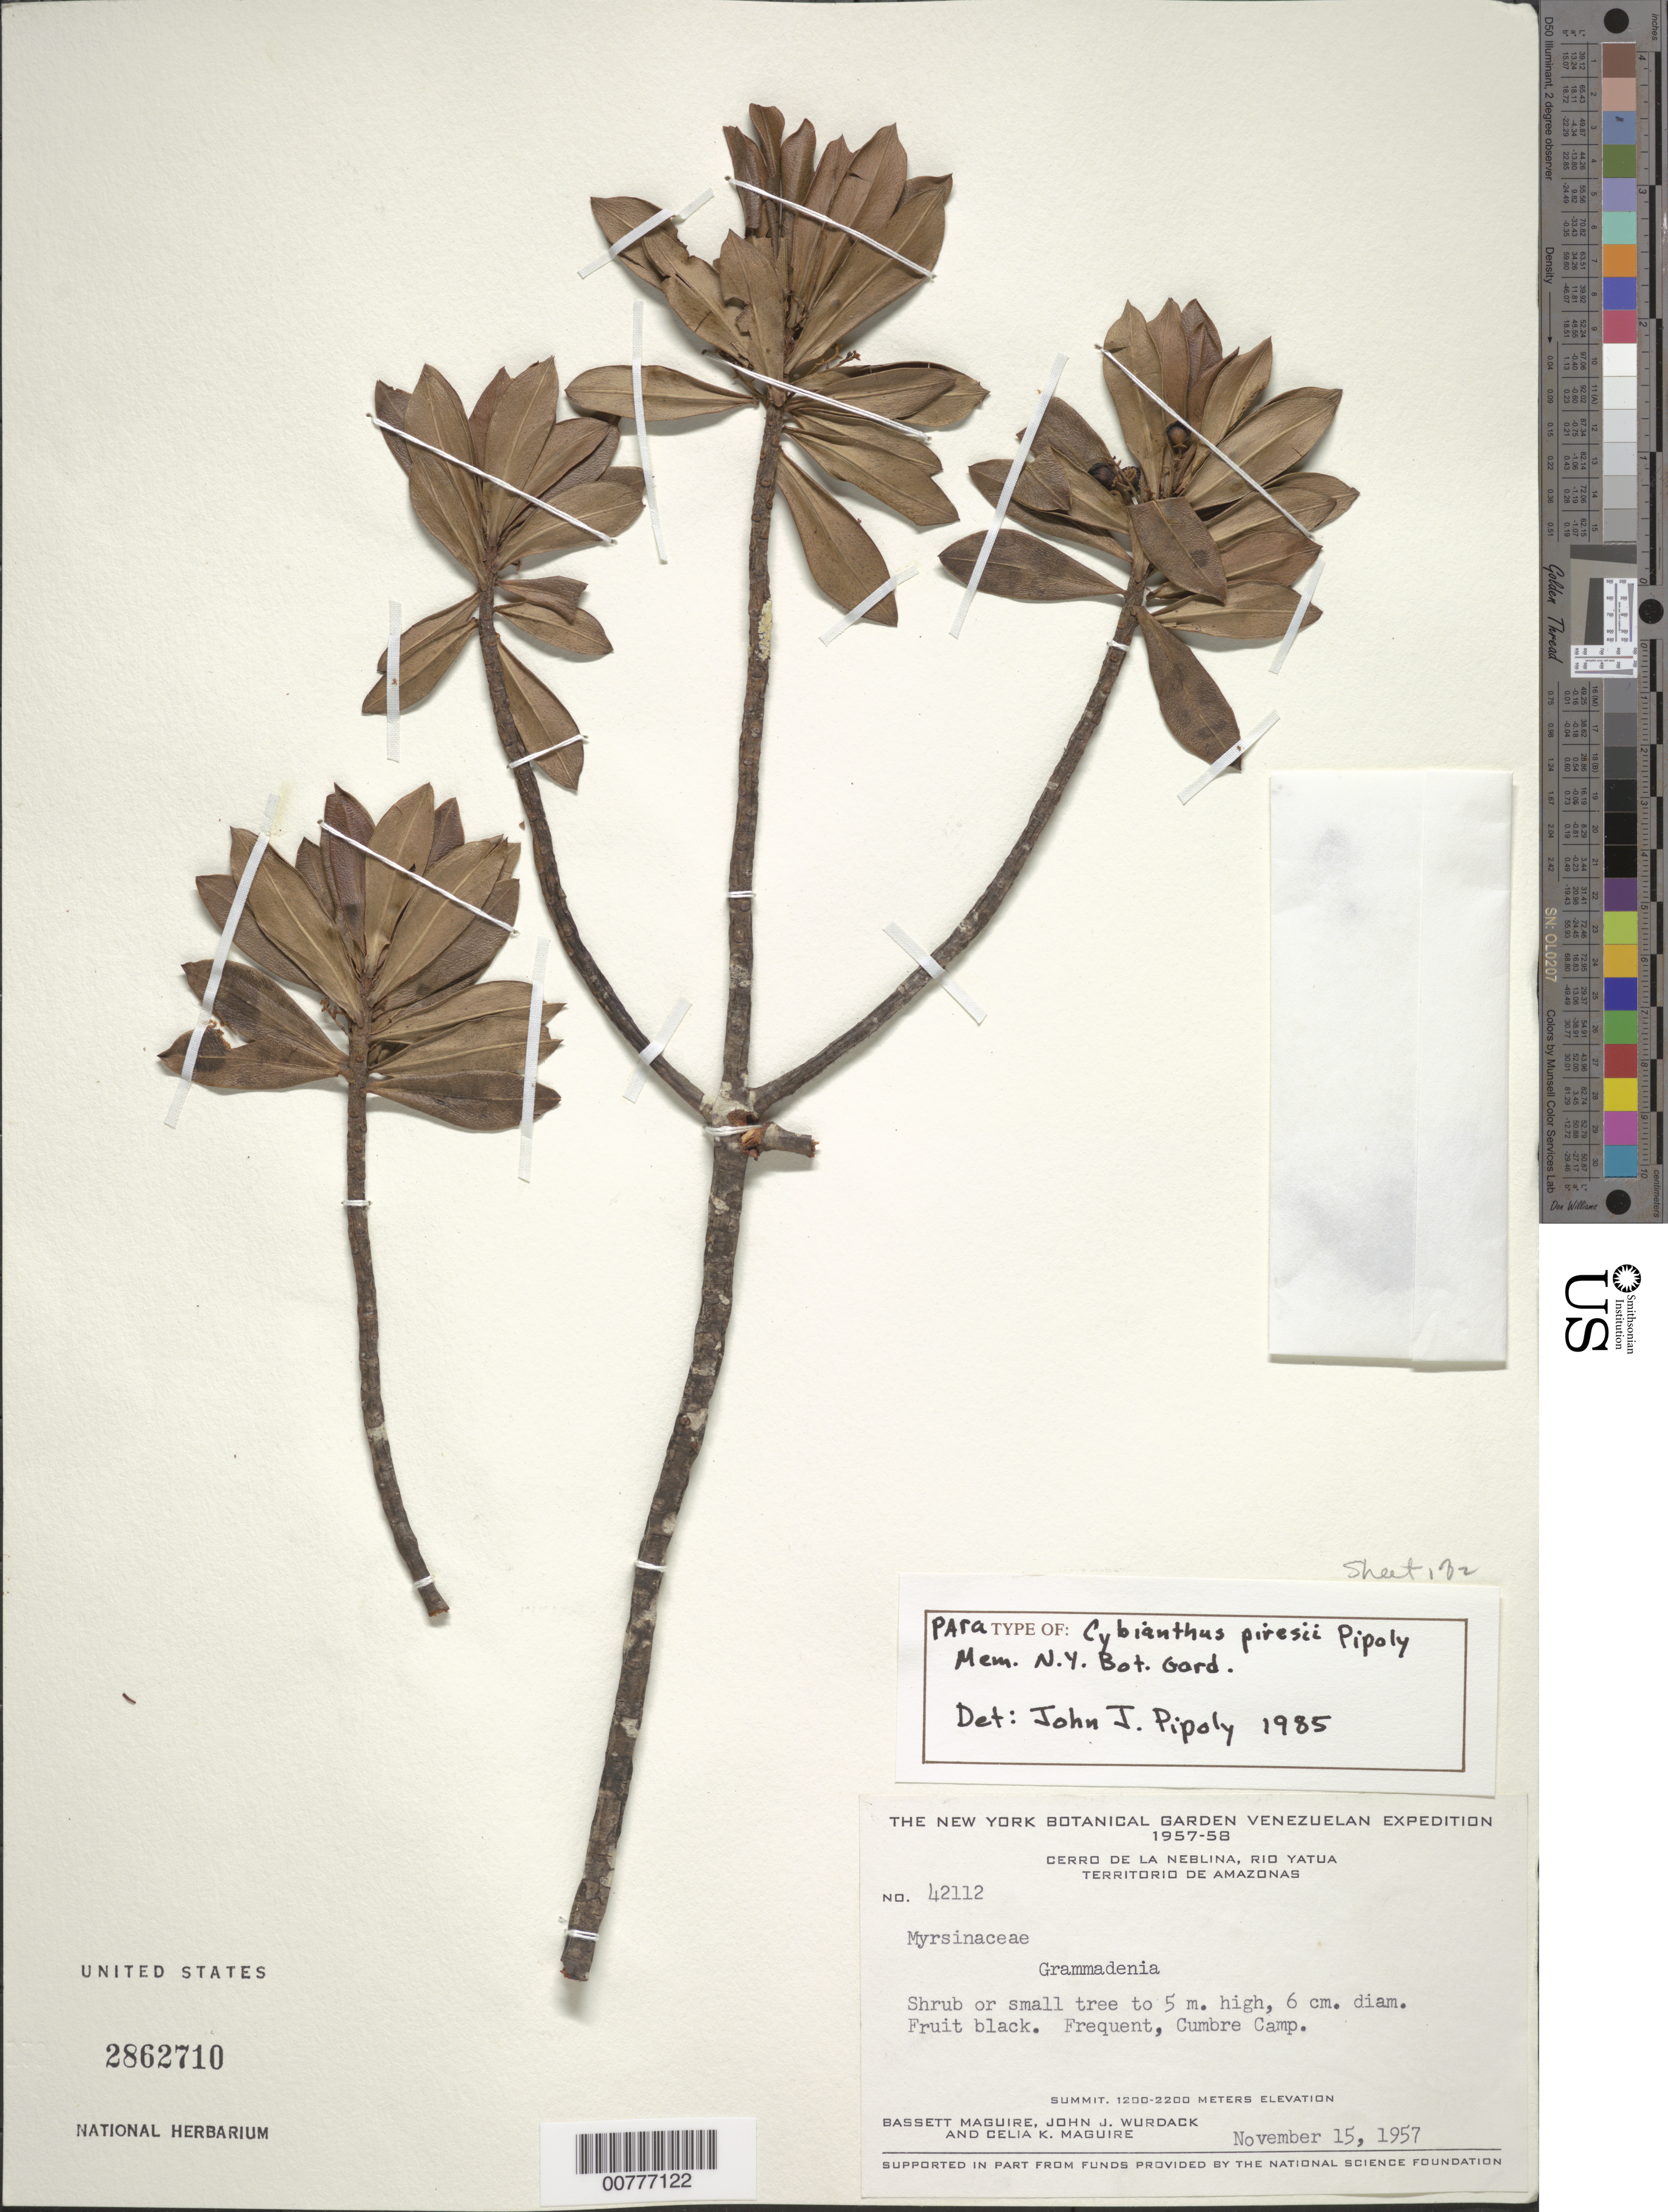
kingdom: Plantae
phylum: Tracheophyta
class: Magnoliopsida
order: Ericales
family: Primulaceae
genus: Cybianthus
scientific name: Cybianthus piresii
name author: Pipoly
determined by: Pipoly, J. J., III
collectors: B. Maguire, J. J. Wurdack & C. K. Maguire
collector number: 42112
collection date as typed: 15-Nov-57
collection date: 1957-11-15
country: Venezuela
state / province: Amazonas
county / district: Río Negro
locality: Cerro de la Neblina, Río Yatua, Cumbre Camp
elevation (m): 1200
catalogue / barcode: US 2862710